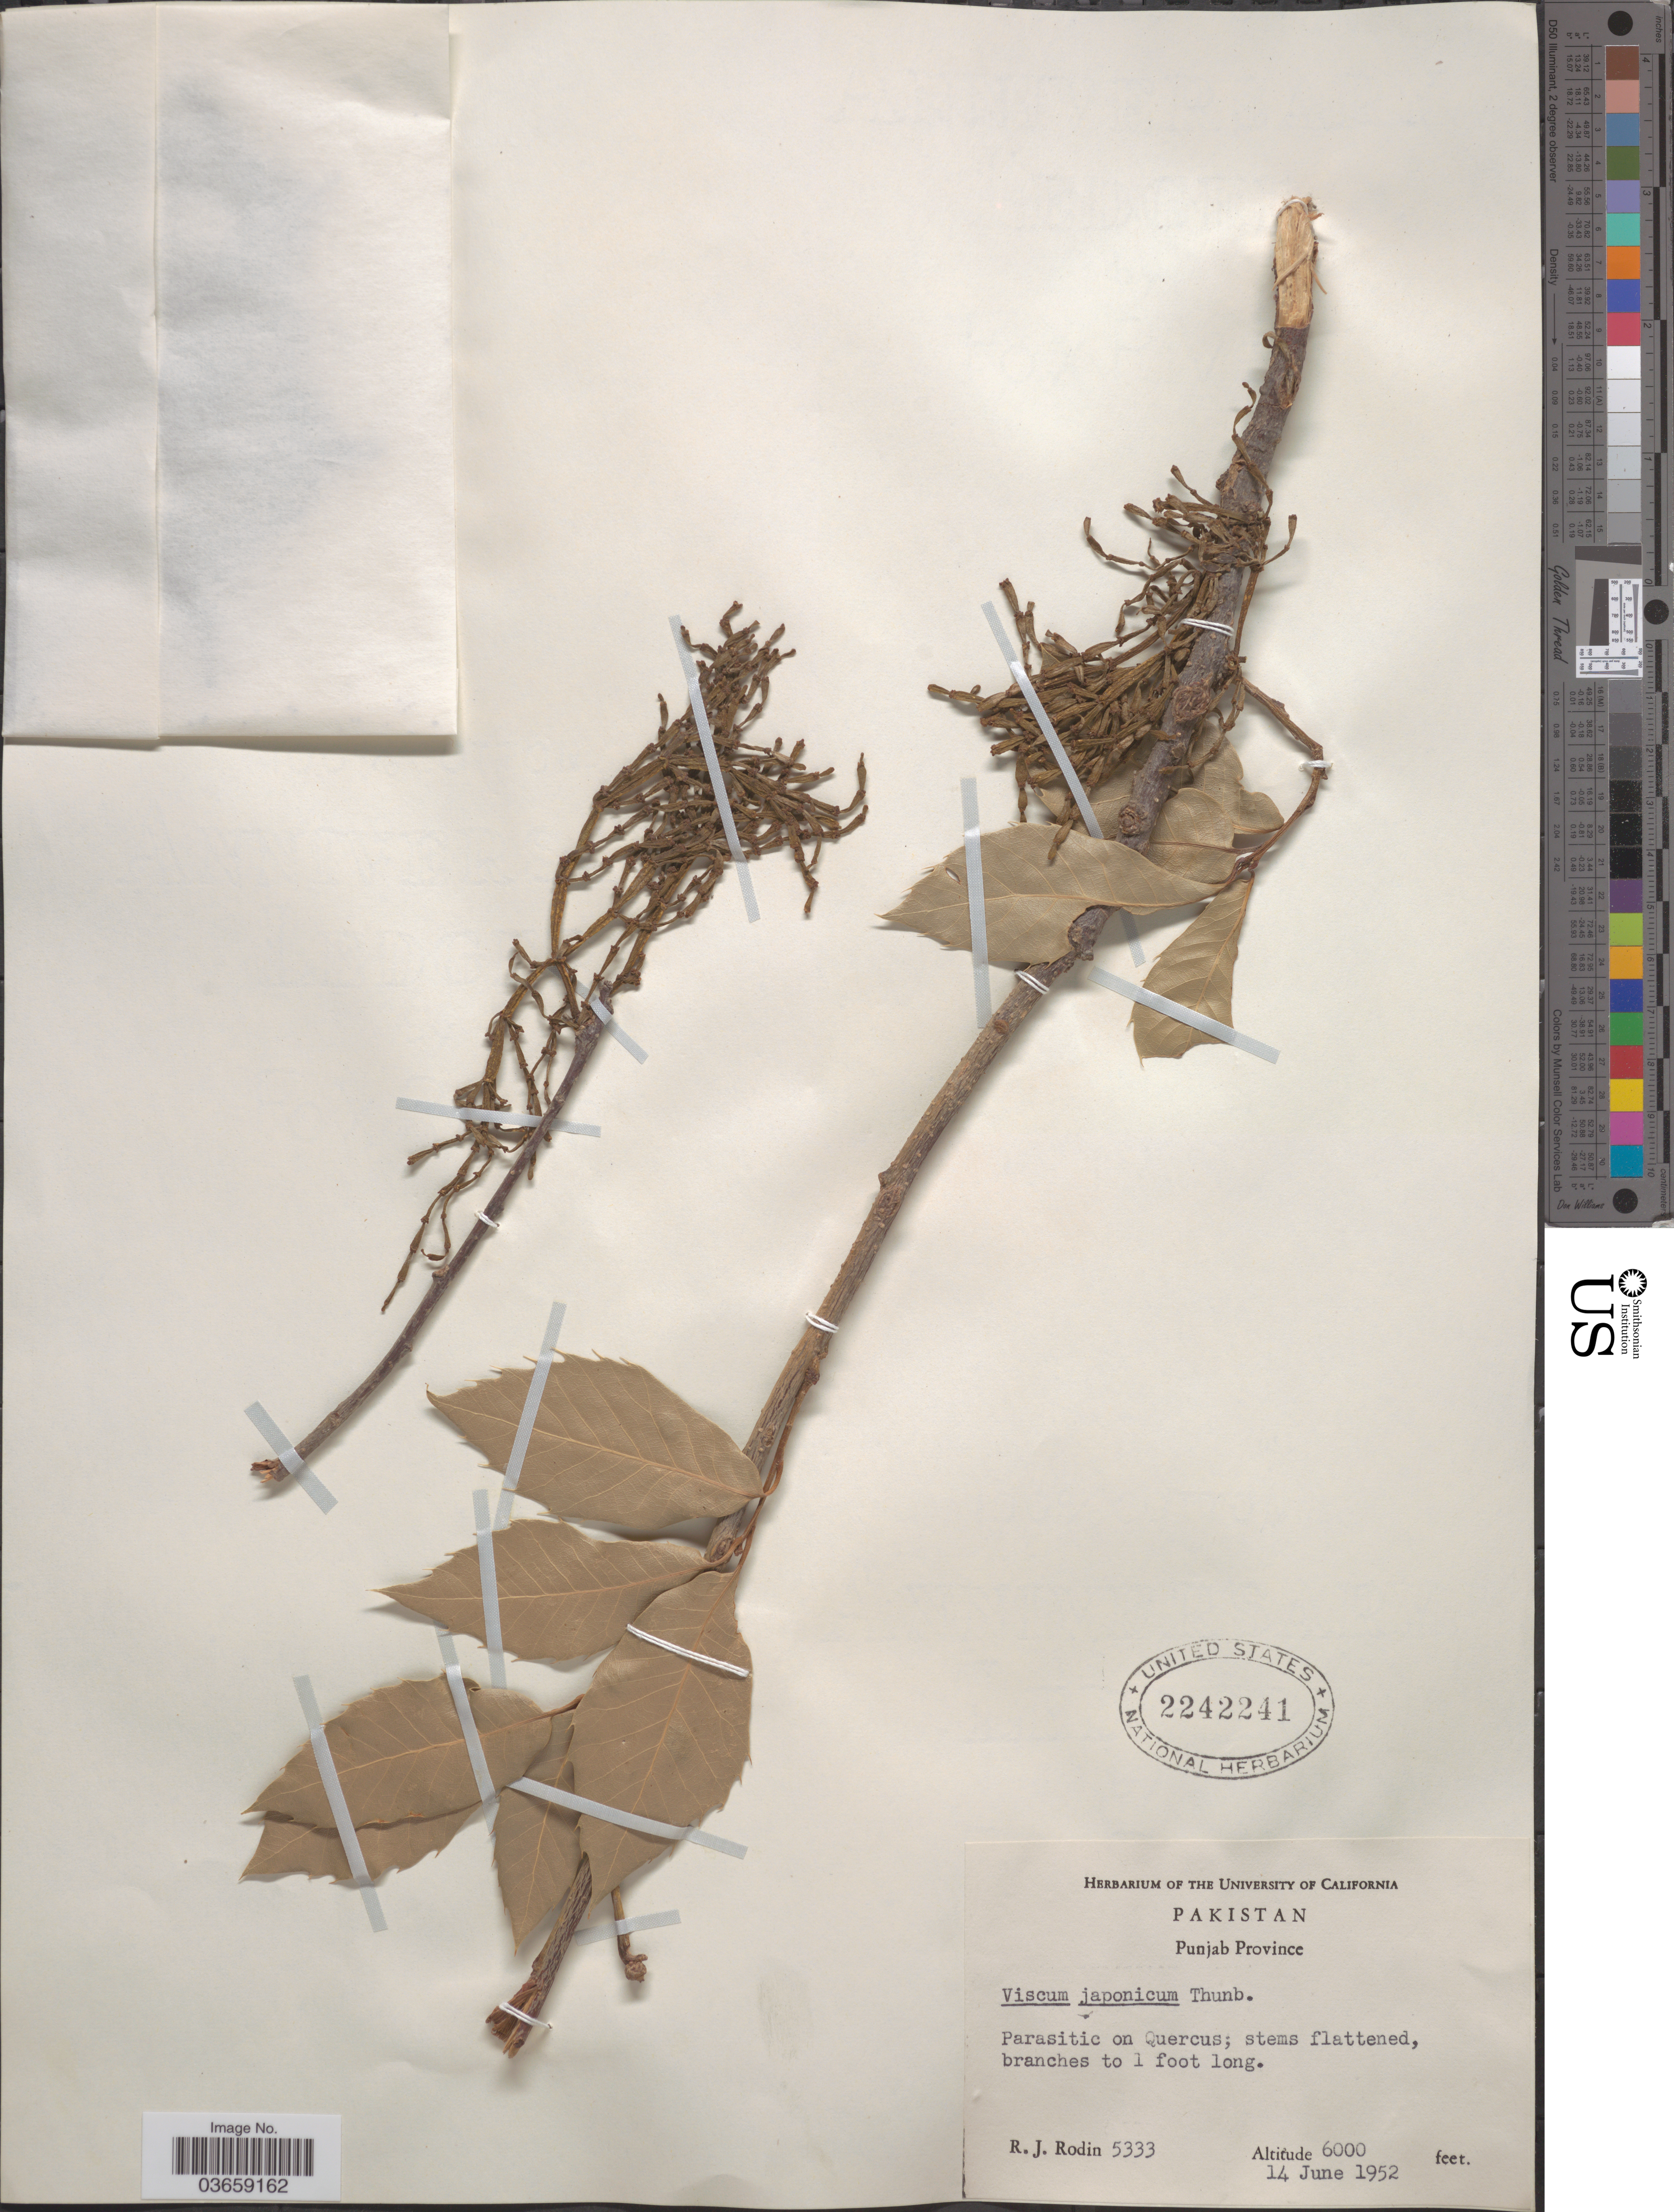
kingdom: Plantae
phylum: Tracheophyta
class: Magnoliopsida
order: Santalales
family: Viscaceae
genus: Viscum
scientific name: Viscum japonicum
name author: Thunb.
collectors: R. J. Rodin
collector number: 5333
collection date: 1952-06-14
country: Pakistan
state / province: Punjab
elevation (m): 1829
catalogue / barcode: US 2242241